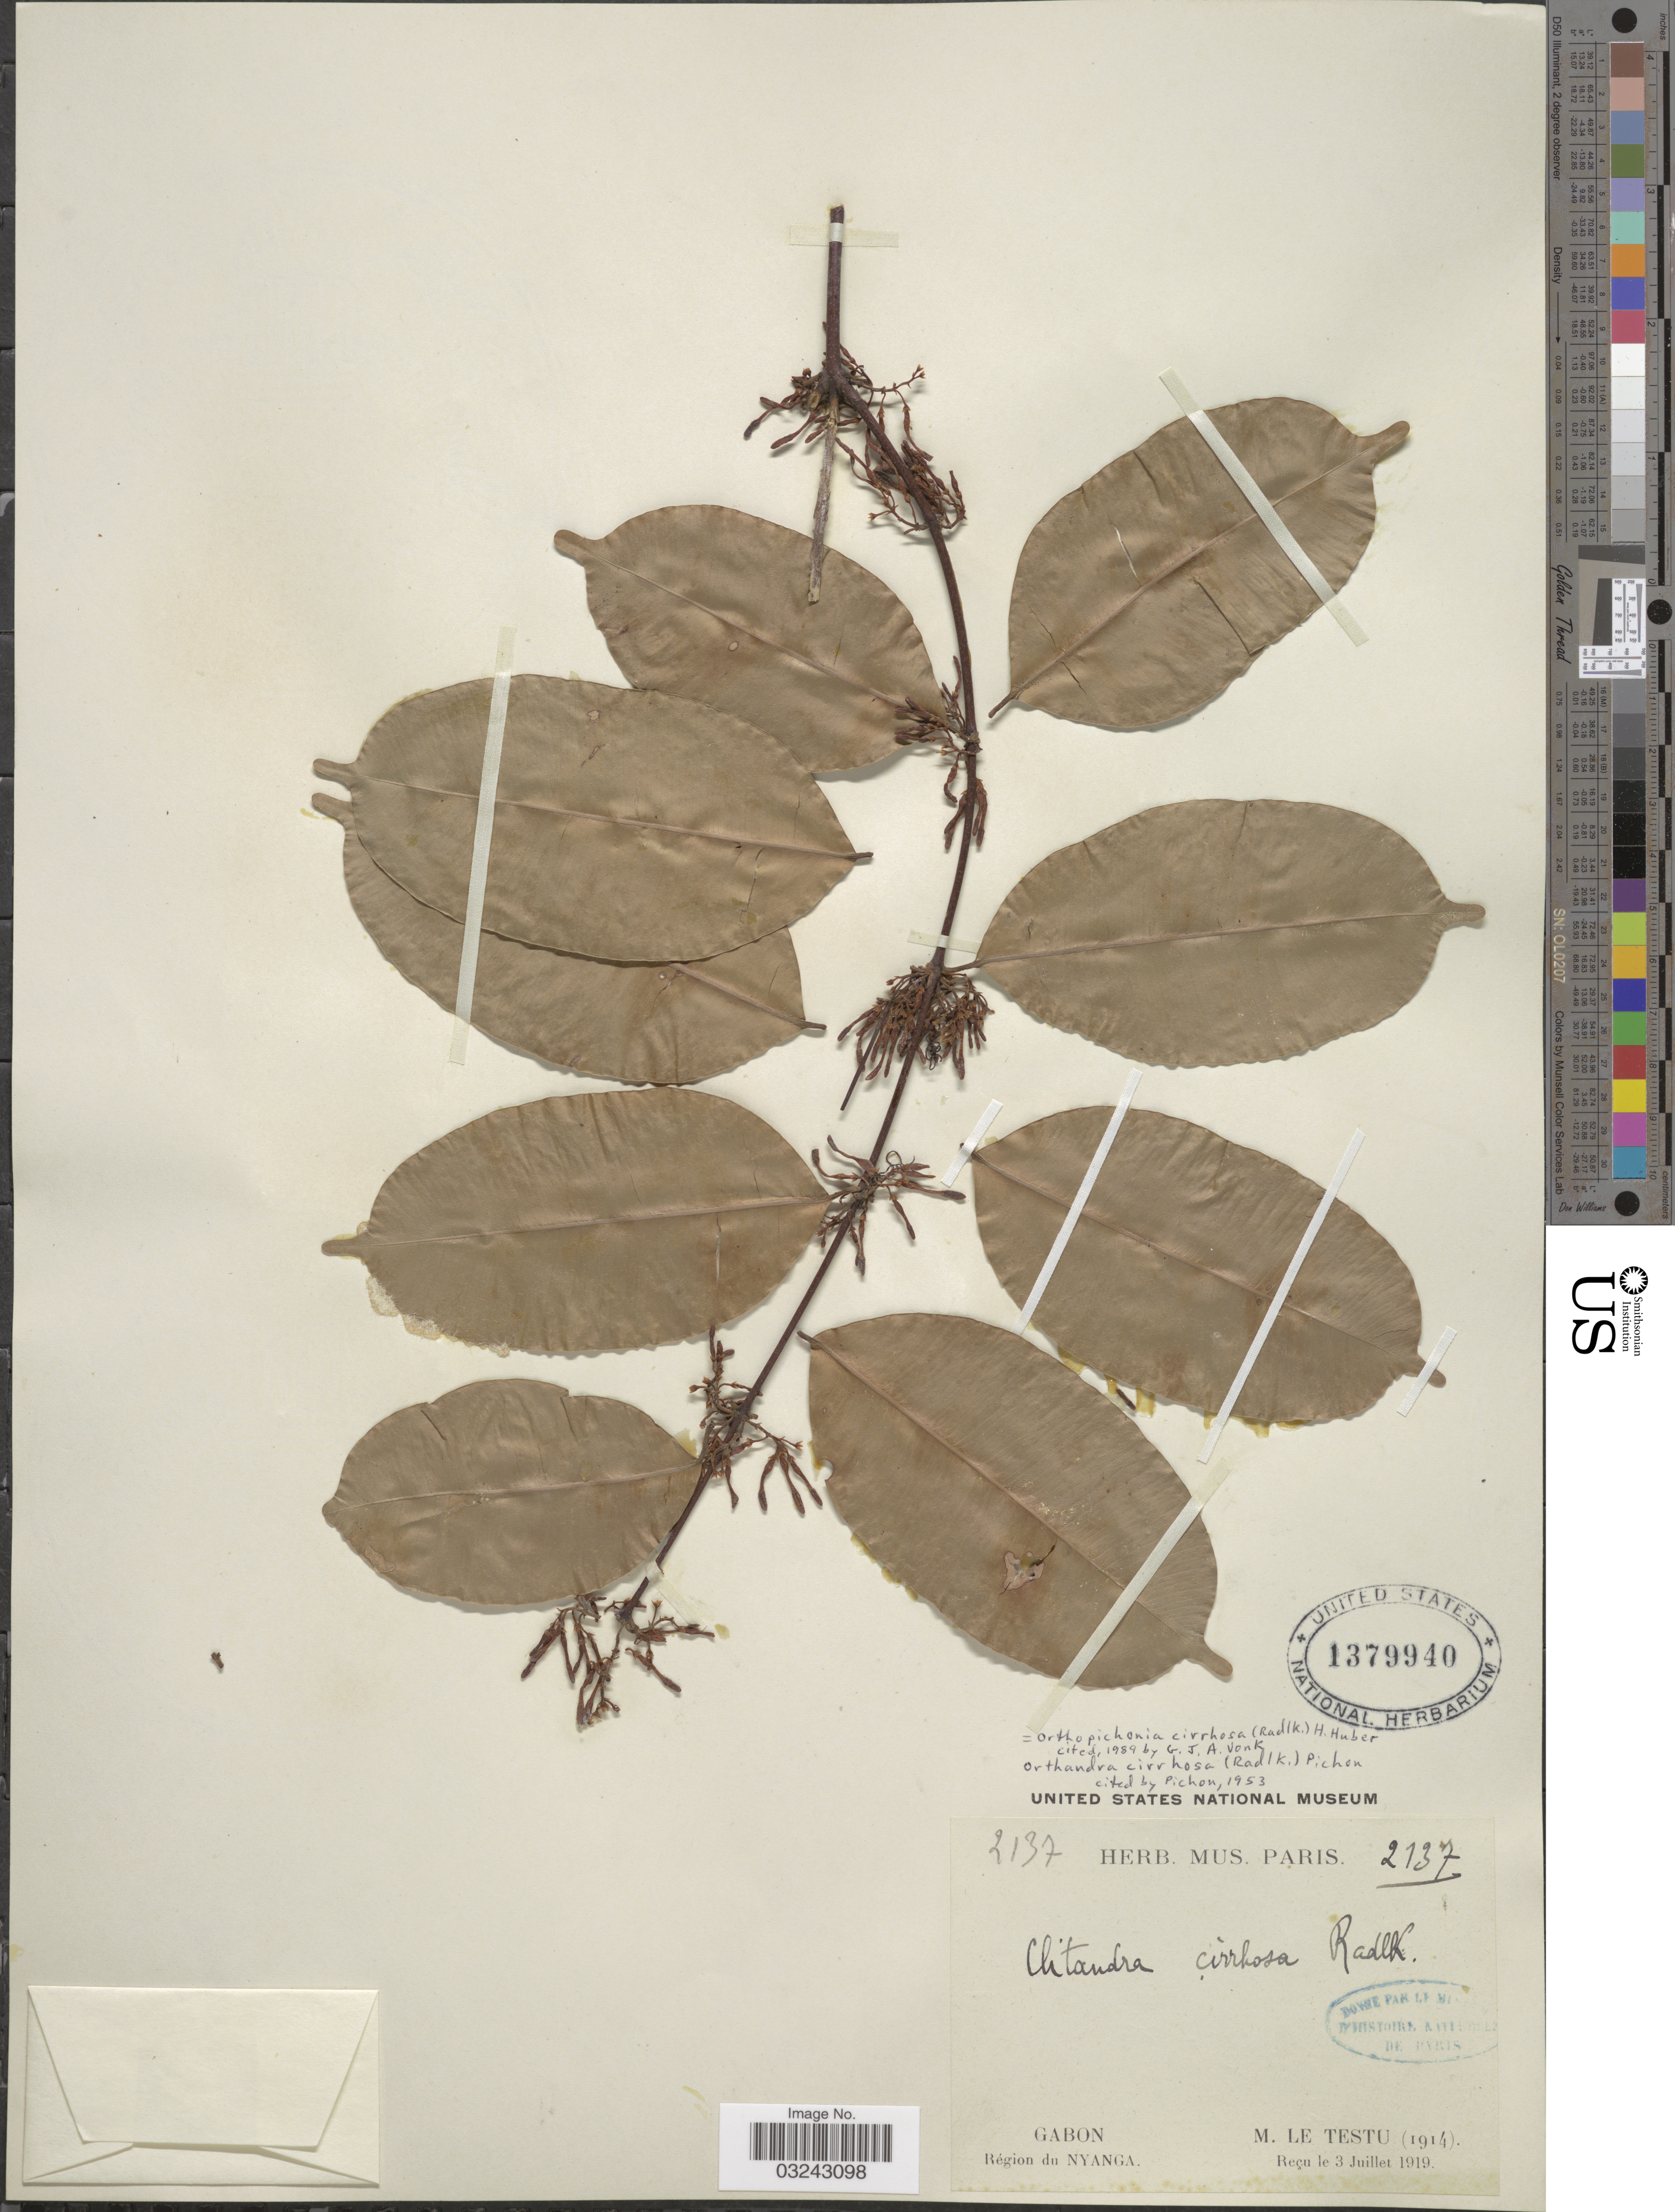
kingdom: Plantae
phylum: Tracheophyta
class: Magnoliopsida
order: Gentianales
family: Apocynaceae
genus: Orthopichonia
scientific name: Orthopichonia cirrhosa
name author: (Radlk.) H. Huber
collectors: M. Le Testu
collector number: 2137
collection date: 1914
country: Gabon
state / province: Nyanga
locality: Région du Nyanga.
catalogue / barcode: US 1379940